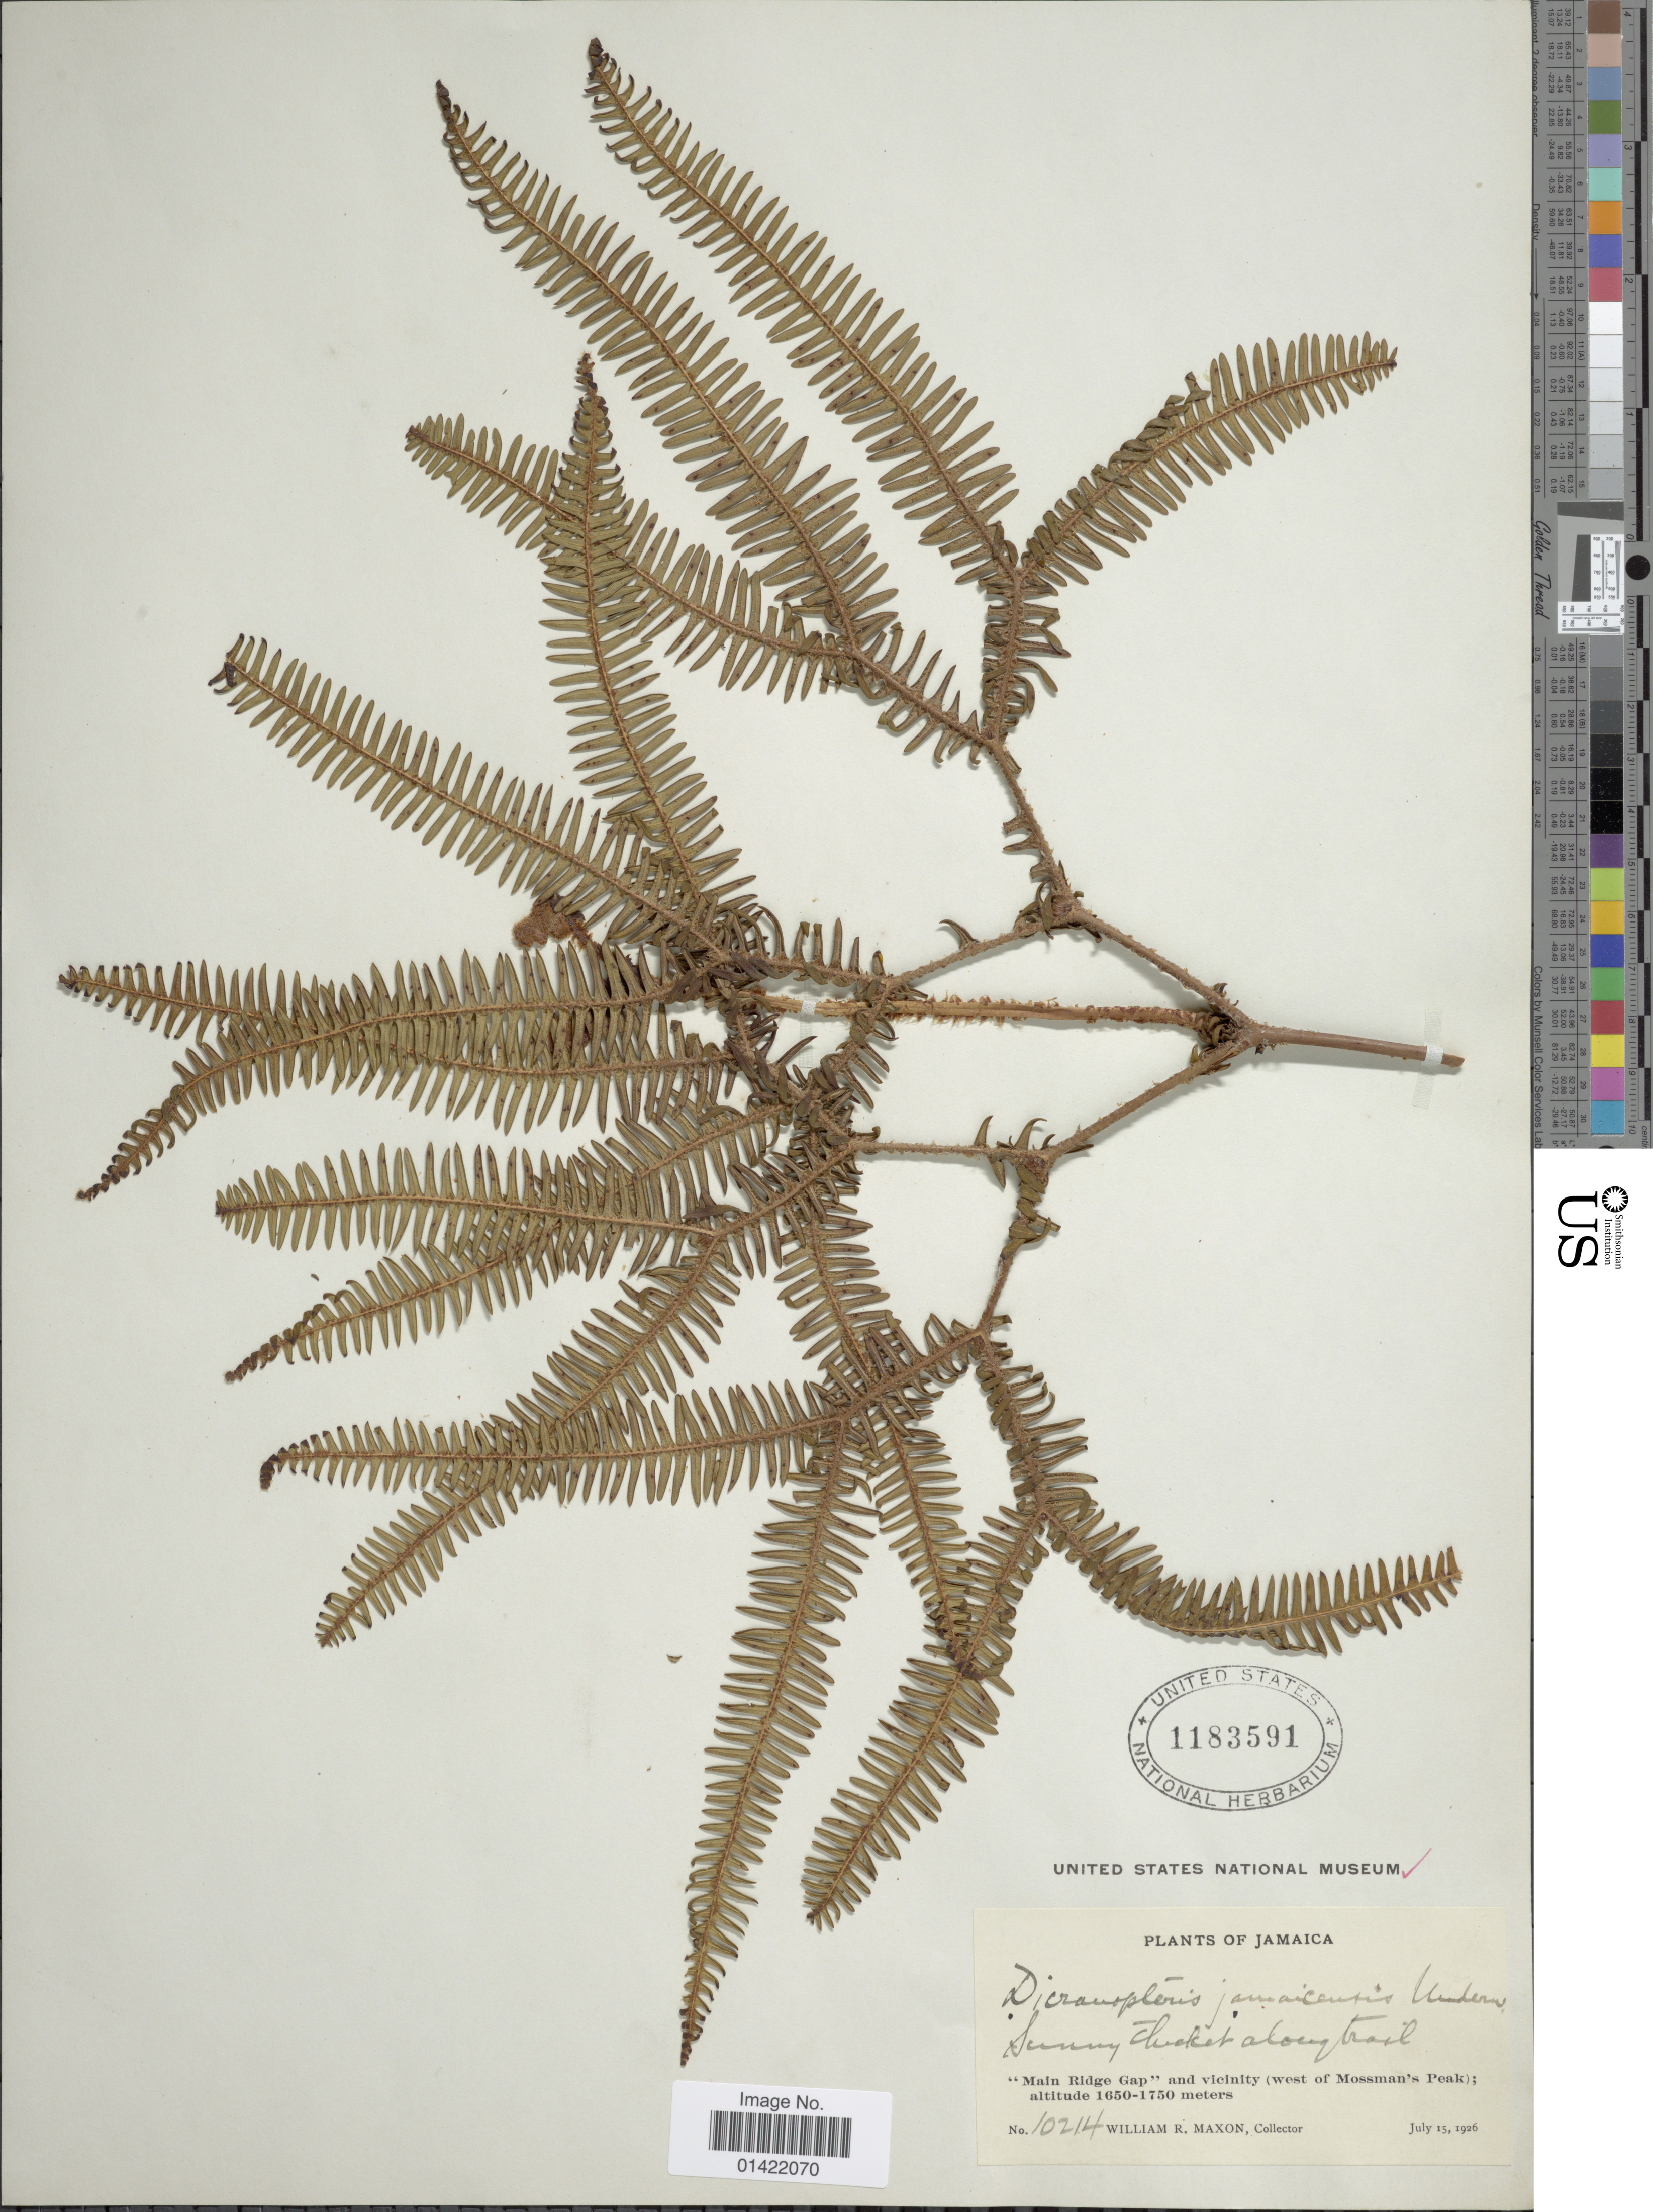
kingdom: Plantae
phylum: Tracheophyta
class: Polypodiopsida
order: Gleicheniales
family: Gleicheniaceae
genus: Sticherus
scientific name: Sticherus jamaicensis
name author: (Underw.) Nakai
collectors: W. R. Maxon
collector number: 10214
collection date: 1926-07-15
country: Jamaica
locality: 'Main Ridge Gap' and vicinity (west of Mossman's Peak).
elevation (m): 1650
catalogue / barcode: US 1183591